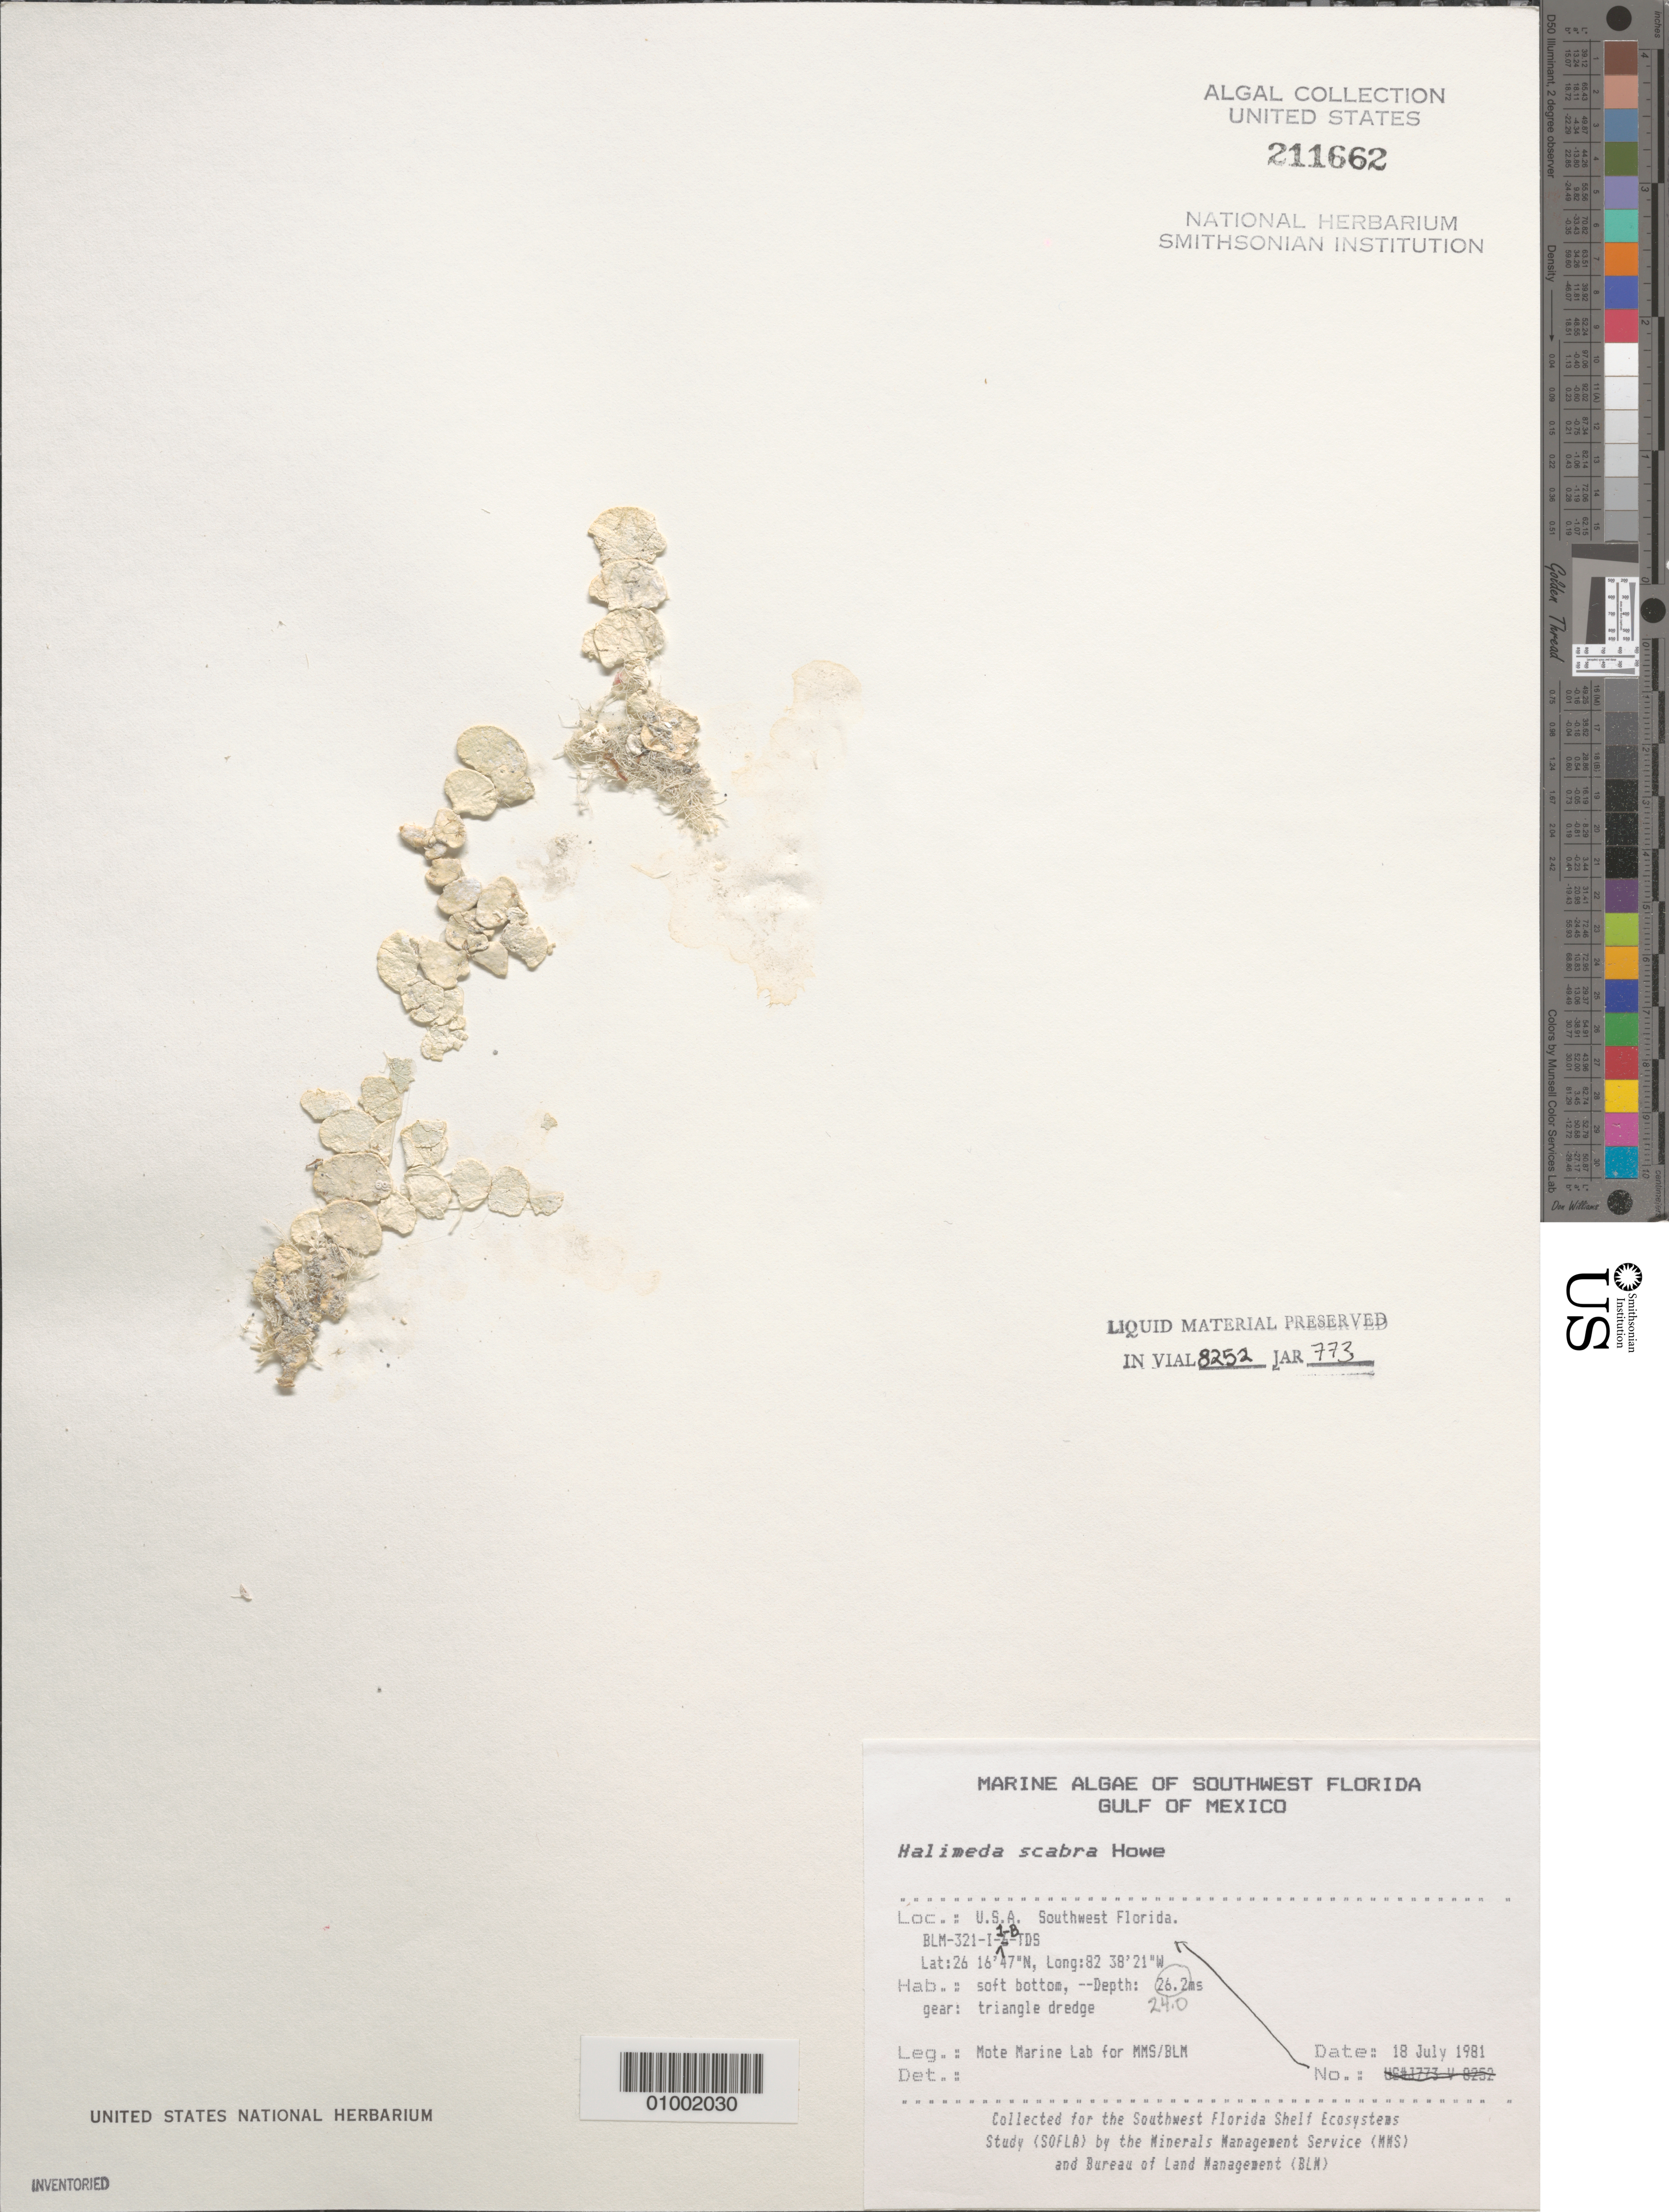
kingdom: Plantae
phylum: Chlorophyta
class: Ulvophyceae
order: Bryopsidales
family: Halimedaceae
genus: Halimeda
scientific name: Halimeda scabra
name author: M. Howe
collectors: Continental Shelf Associates for the MMS/BLM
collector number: BLM-321-I-1-B-TDS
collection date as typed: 18 Jul 1981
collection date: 1981-07-18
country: United States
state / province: Florida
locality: Gulf of Mexico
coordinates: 26 16'47"N, 82 38'21"W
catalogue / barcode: US 211662